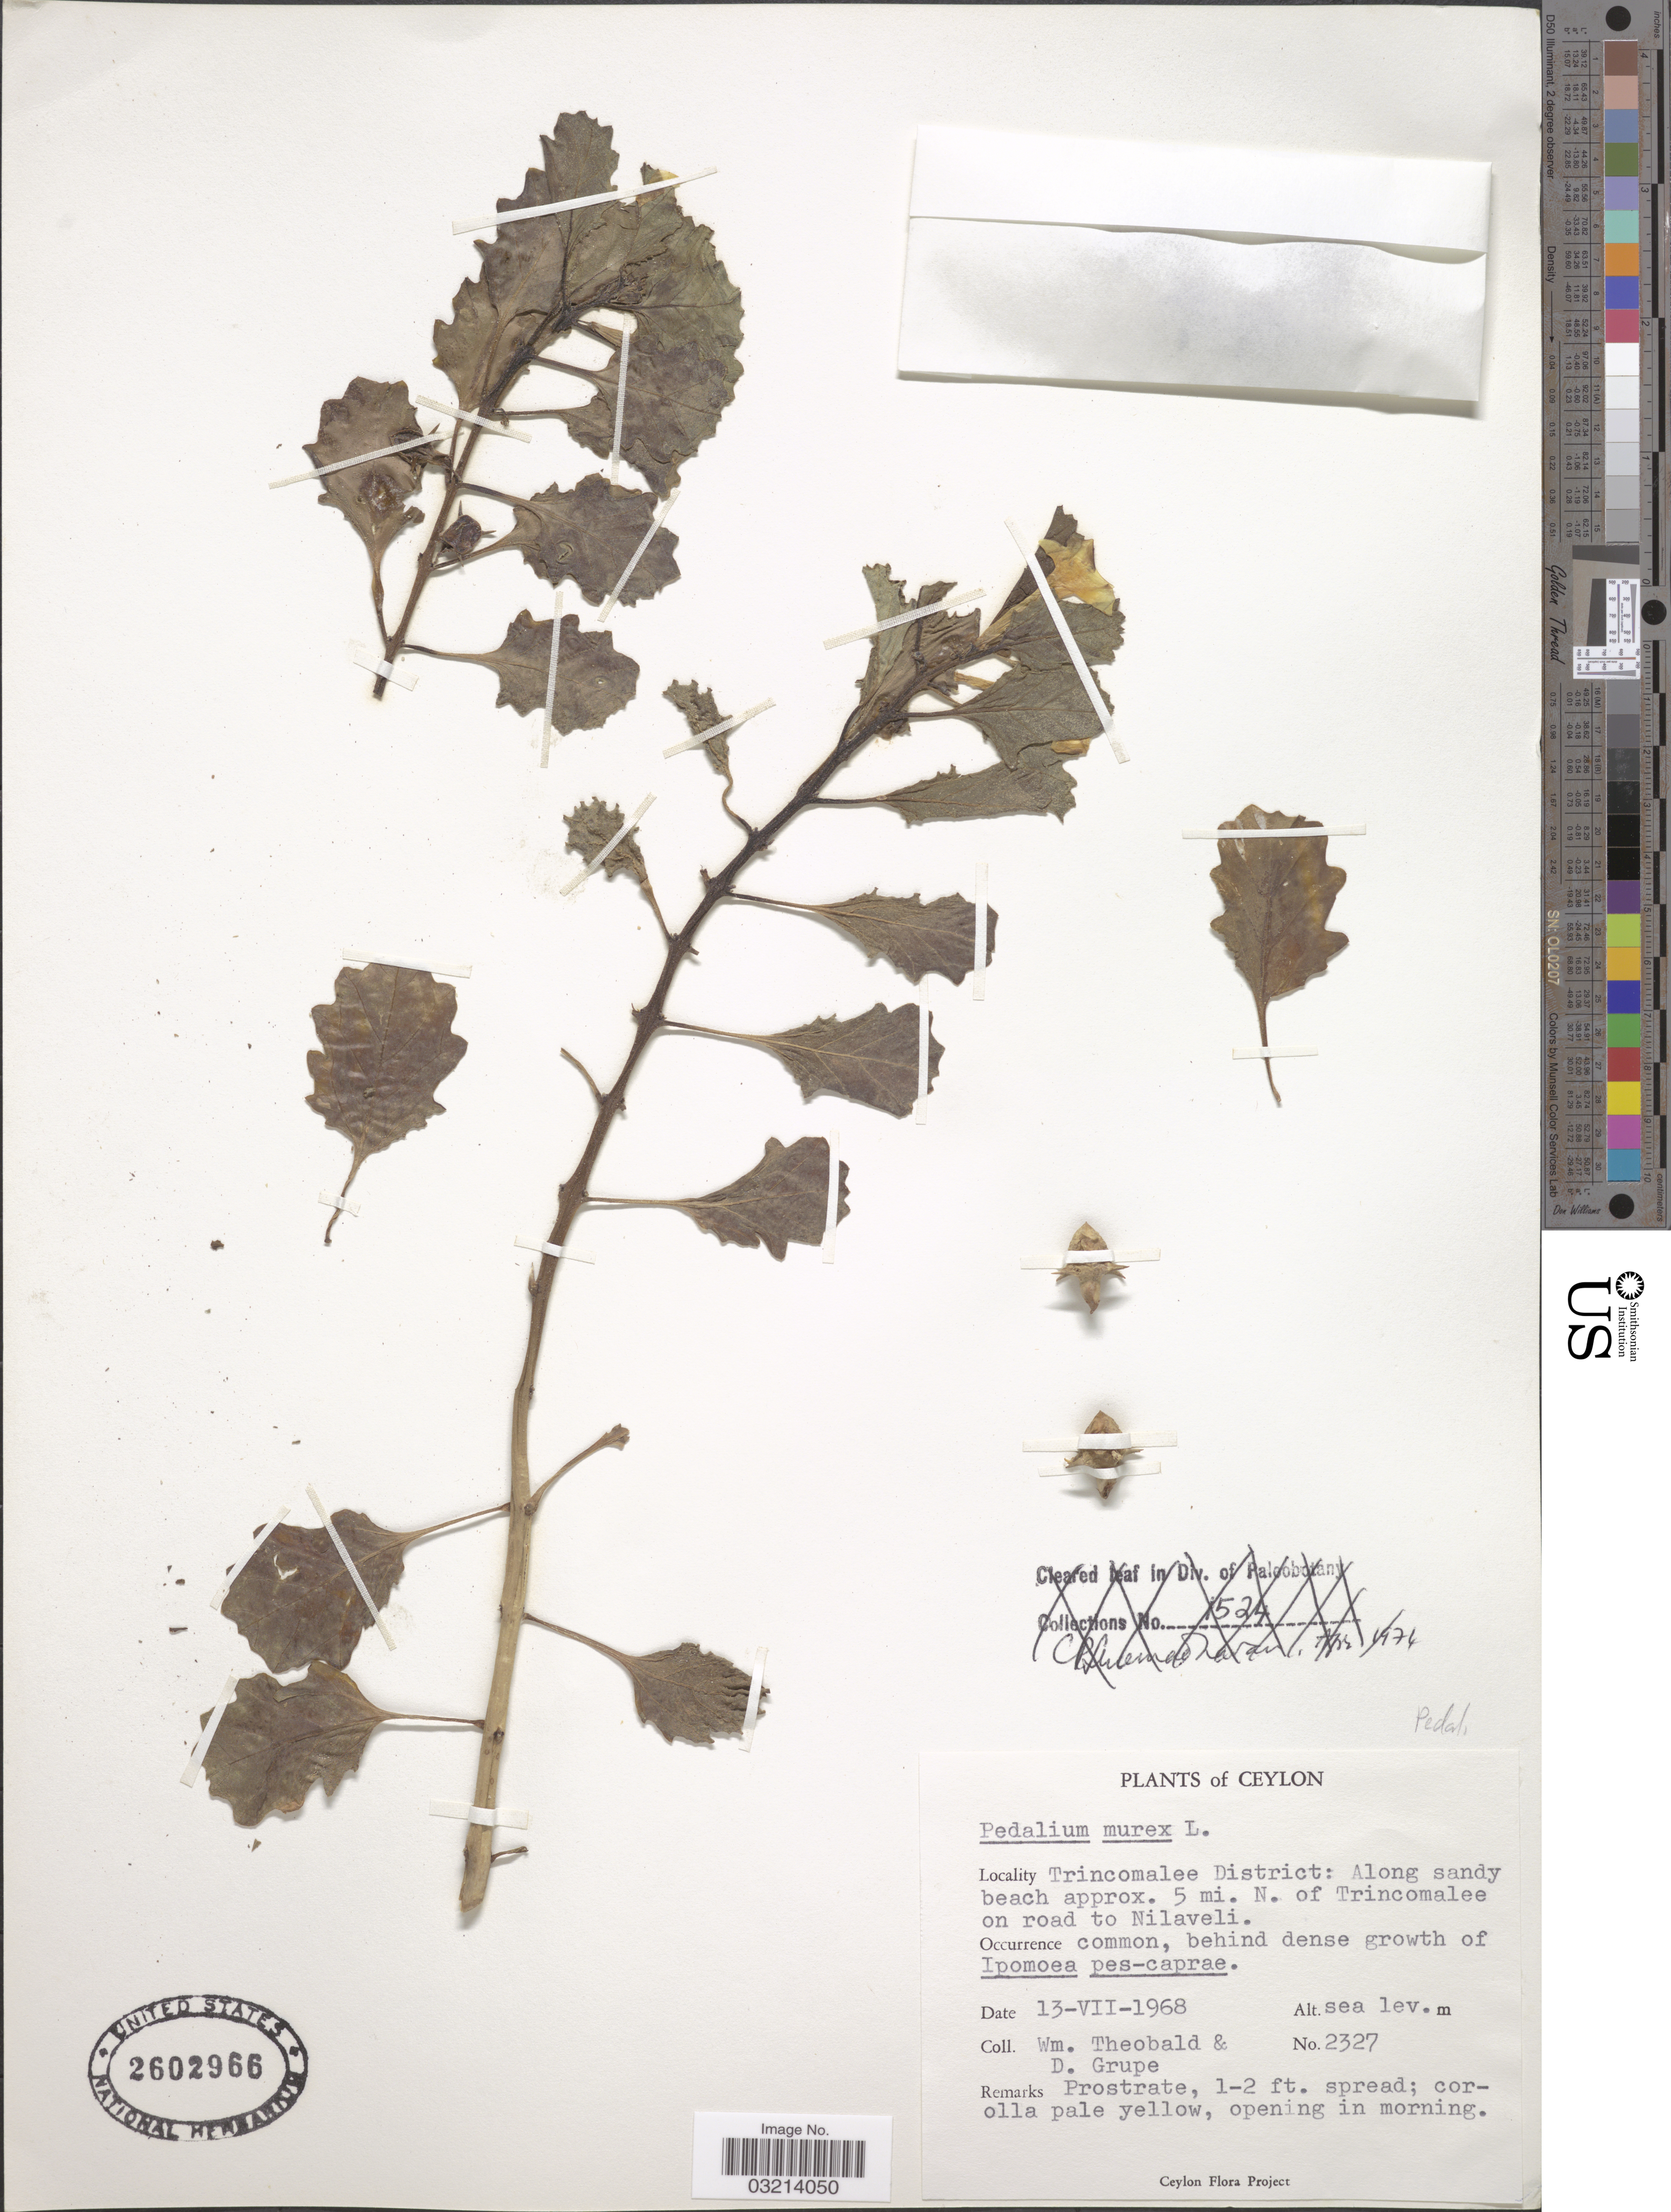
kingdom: Plantae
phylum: Tracheophyta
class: Magnoliopsida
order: Lamiales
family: Pedaliaceae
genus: Pedalium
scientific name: Pedalium murex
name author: L.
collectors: W. Theobald & D. Grupe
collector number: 2327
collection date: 1968-07-13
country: Sri Lanka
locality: Ceylon. Trincomalee District: Along sandy beach approx. 5 mi. N. of Trincomalee on road to Nilaveli.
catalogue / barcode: US 2602966